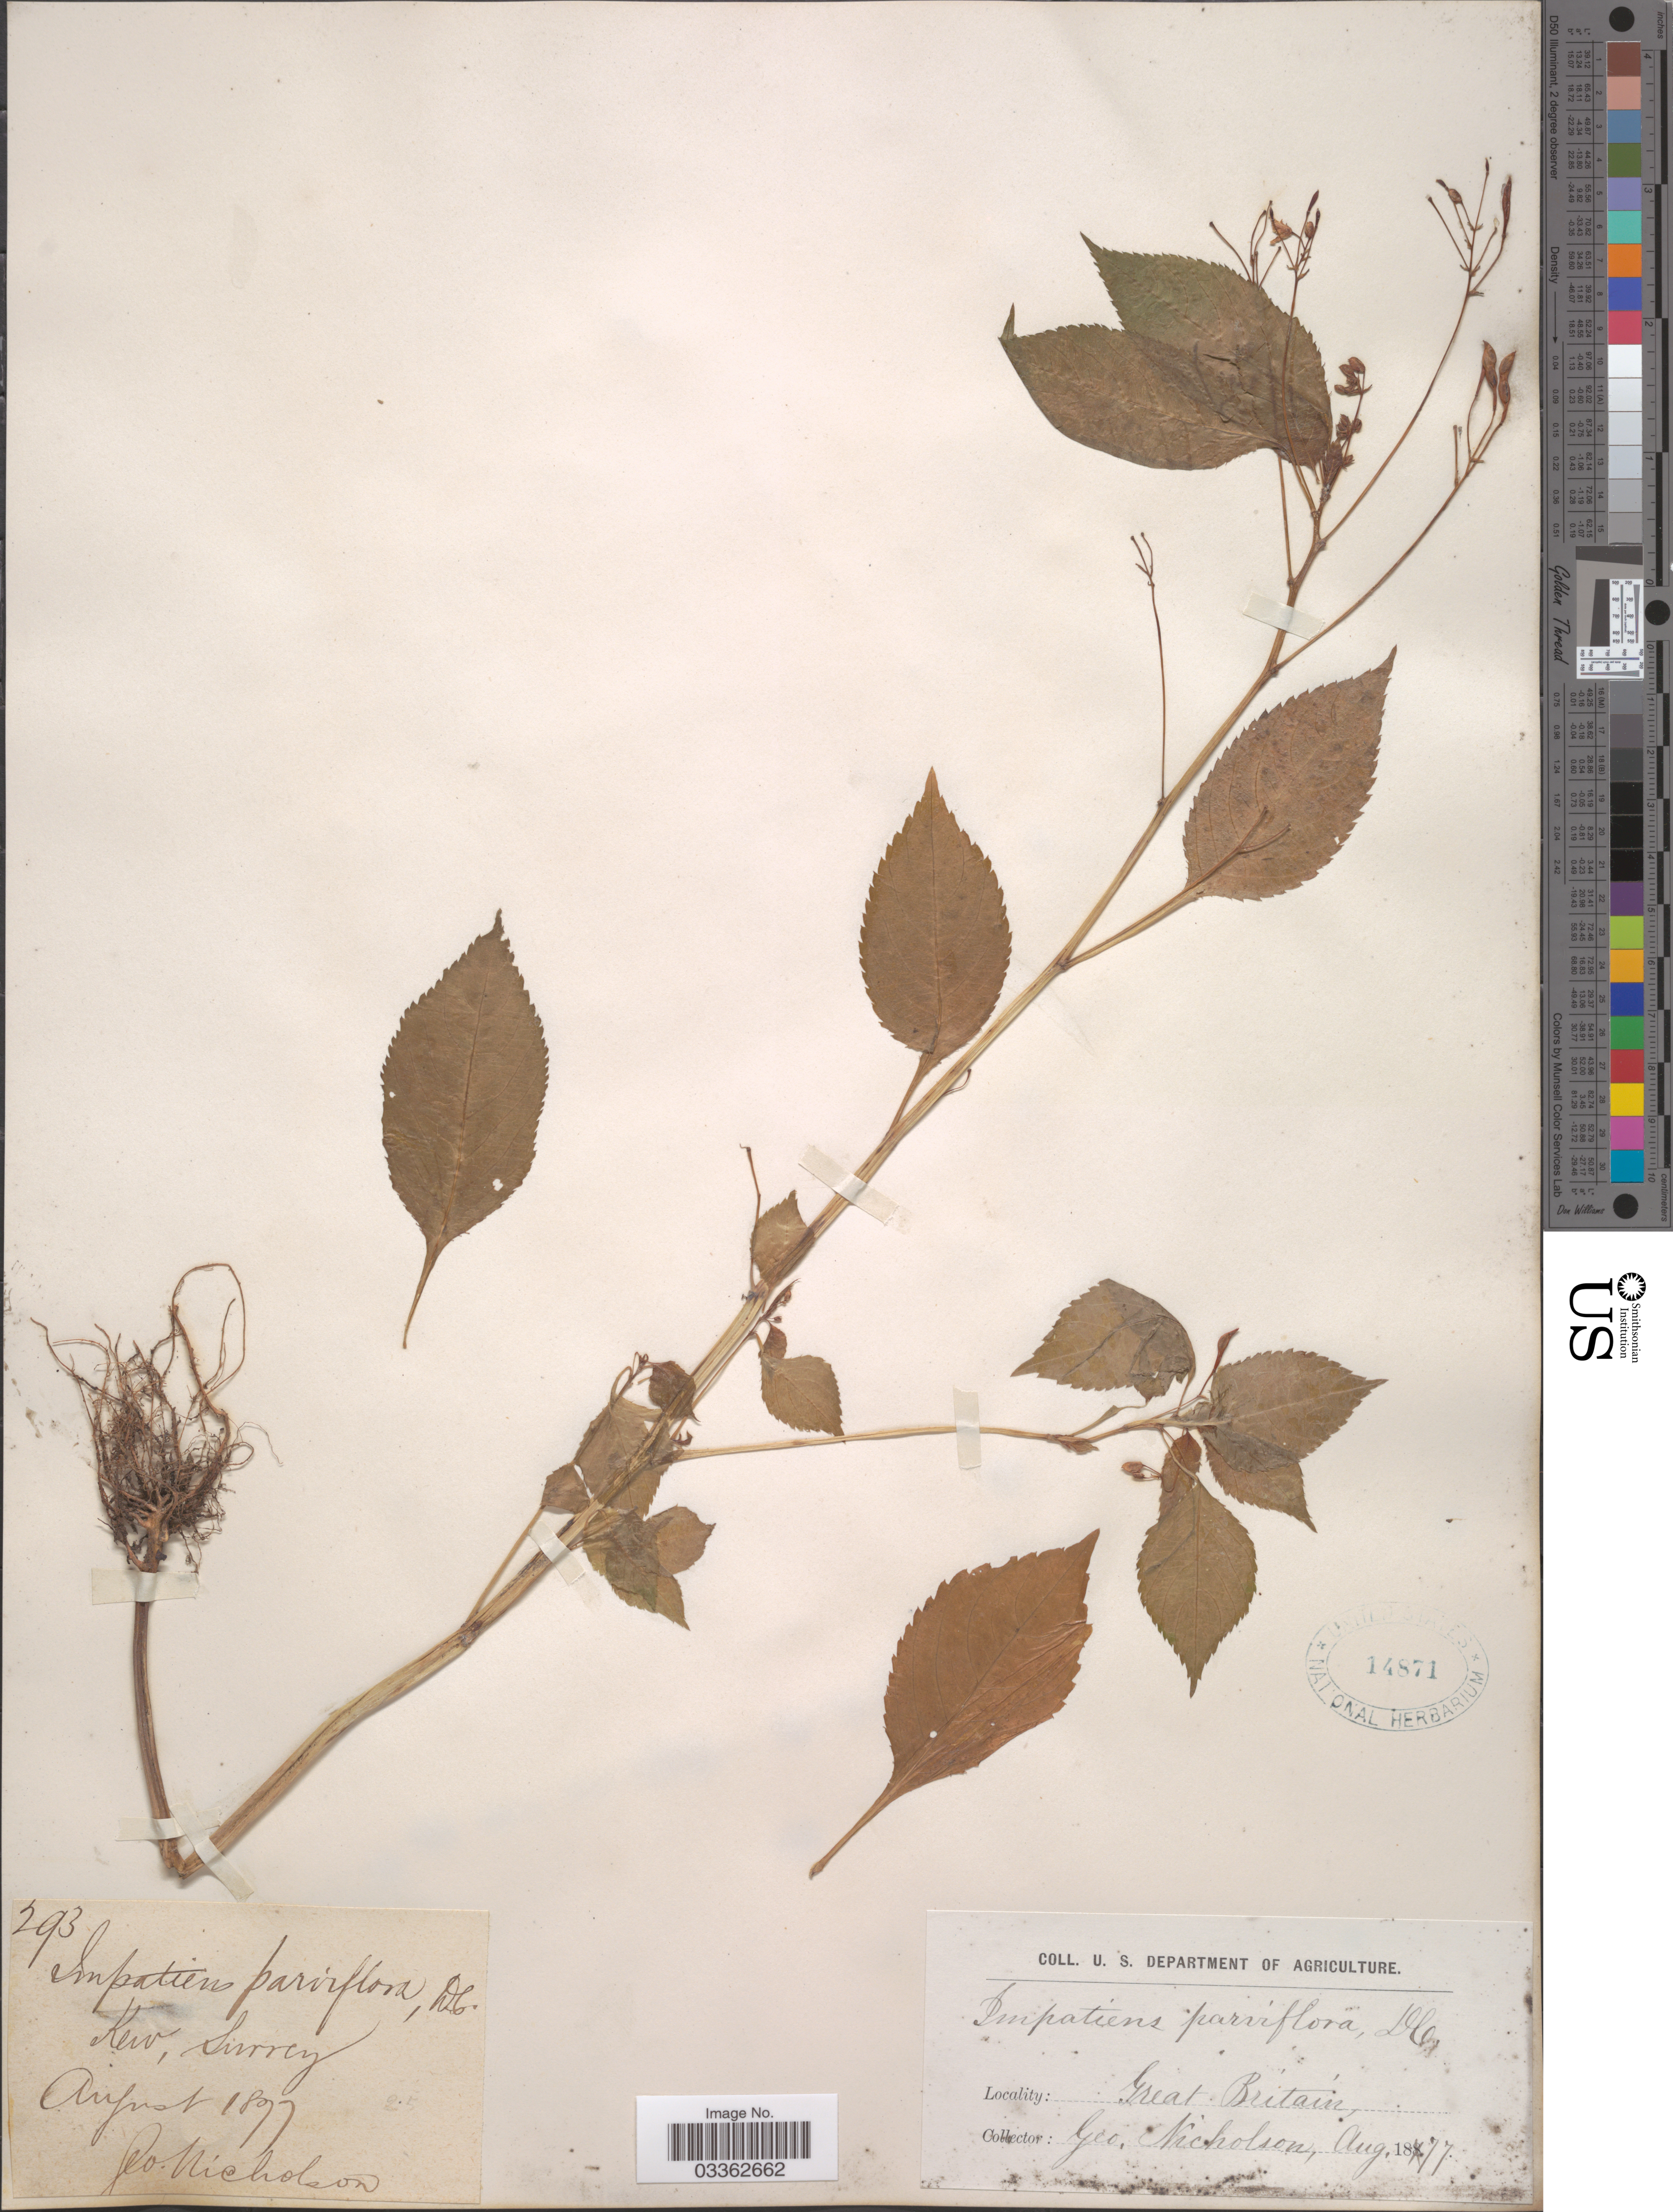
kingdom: Plantae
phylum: Tracheophyta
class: Magnoliopsida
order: Ericales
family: Balsaminaceae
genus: Impatiens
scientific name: Impatiens parviflora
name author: DC.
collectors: G. Nicholson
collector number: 293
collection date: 1877-08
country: United Kingdom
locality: Kew, Surrey. Great Britain.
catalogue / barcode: US 14871